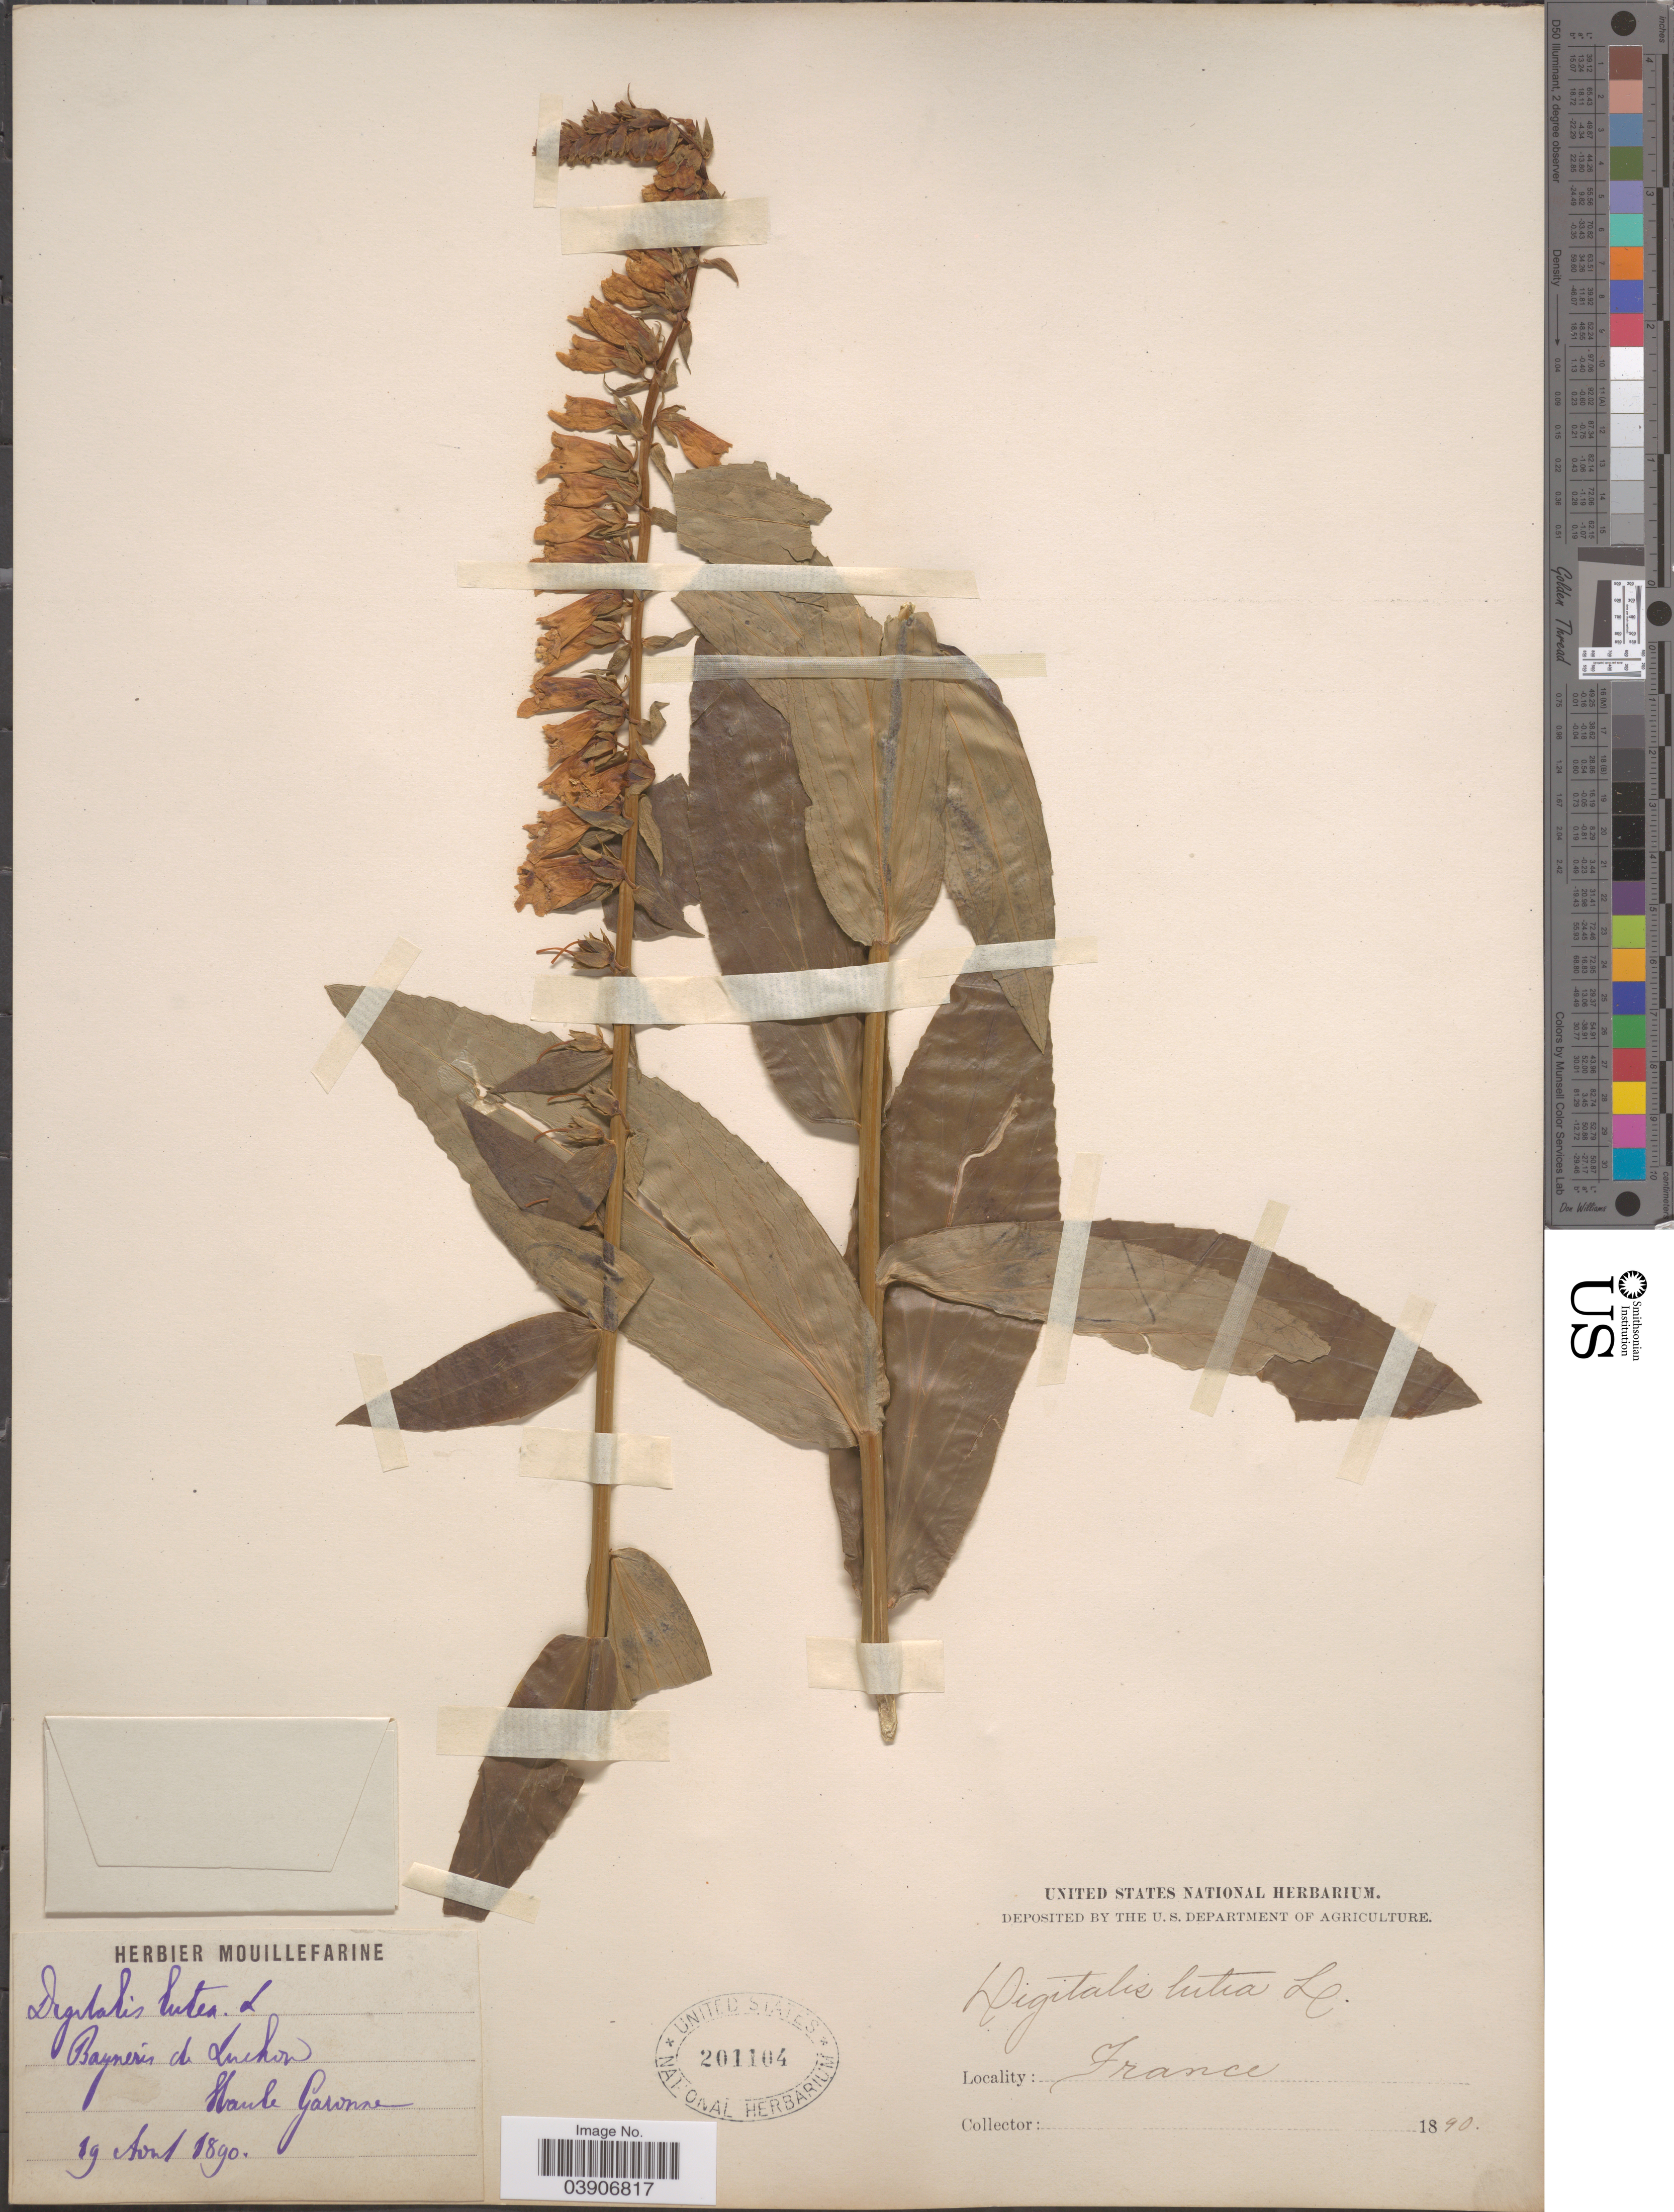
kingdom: Plantae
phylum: Tracheophyta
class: Magnoliopsida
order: Lamiales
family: Plantaginaceae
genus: Digitalis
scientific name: Digitalis lutea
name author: L.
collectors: ex herb. Mouillefarine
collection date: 1890-08-19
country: France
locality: Bagneres de Luchon. Haute Garonne.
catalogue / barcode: US 201104